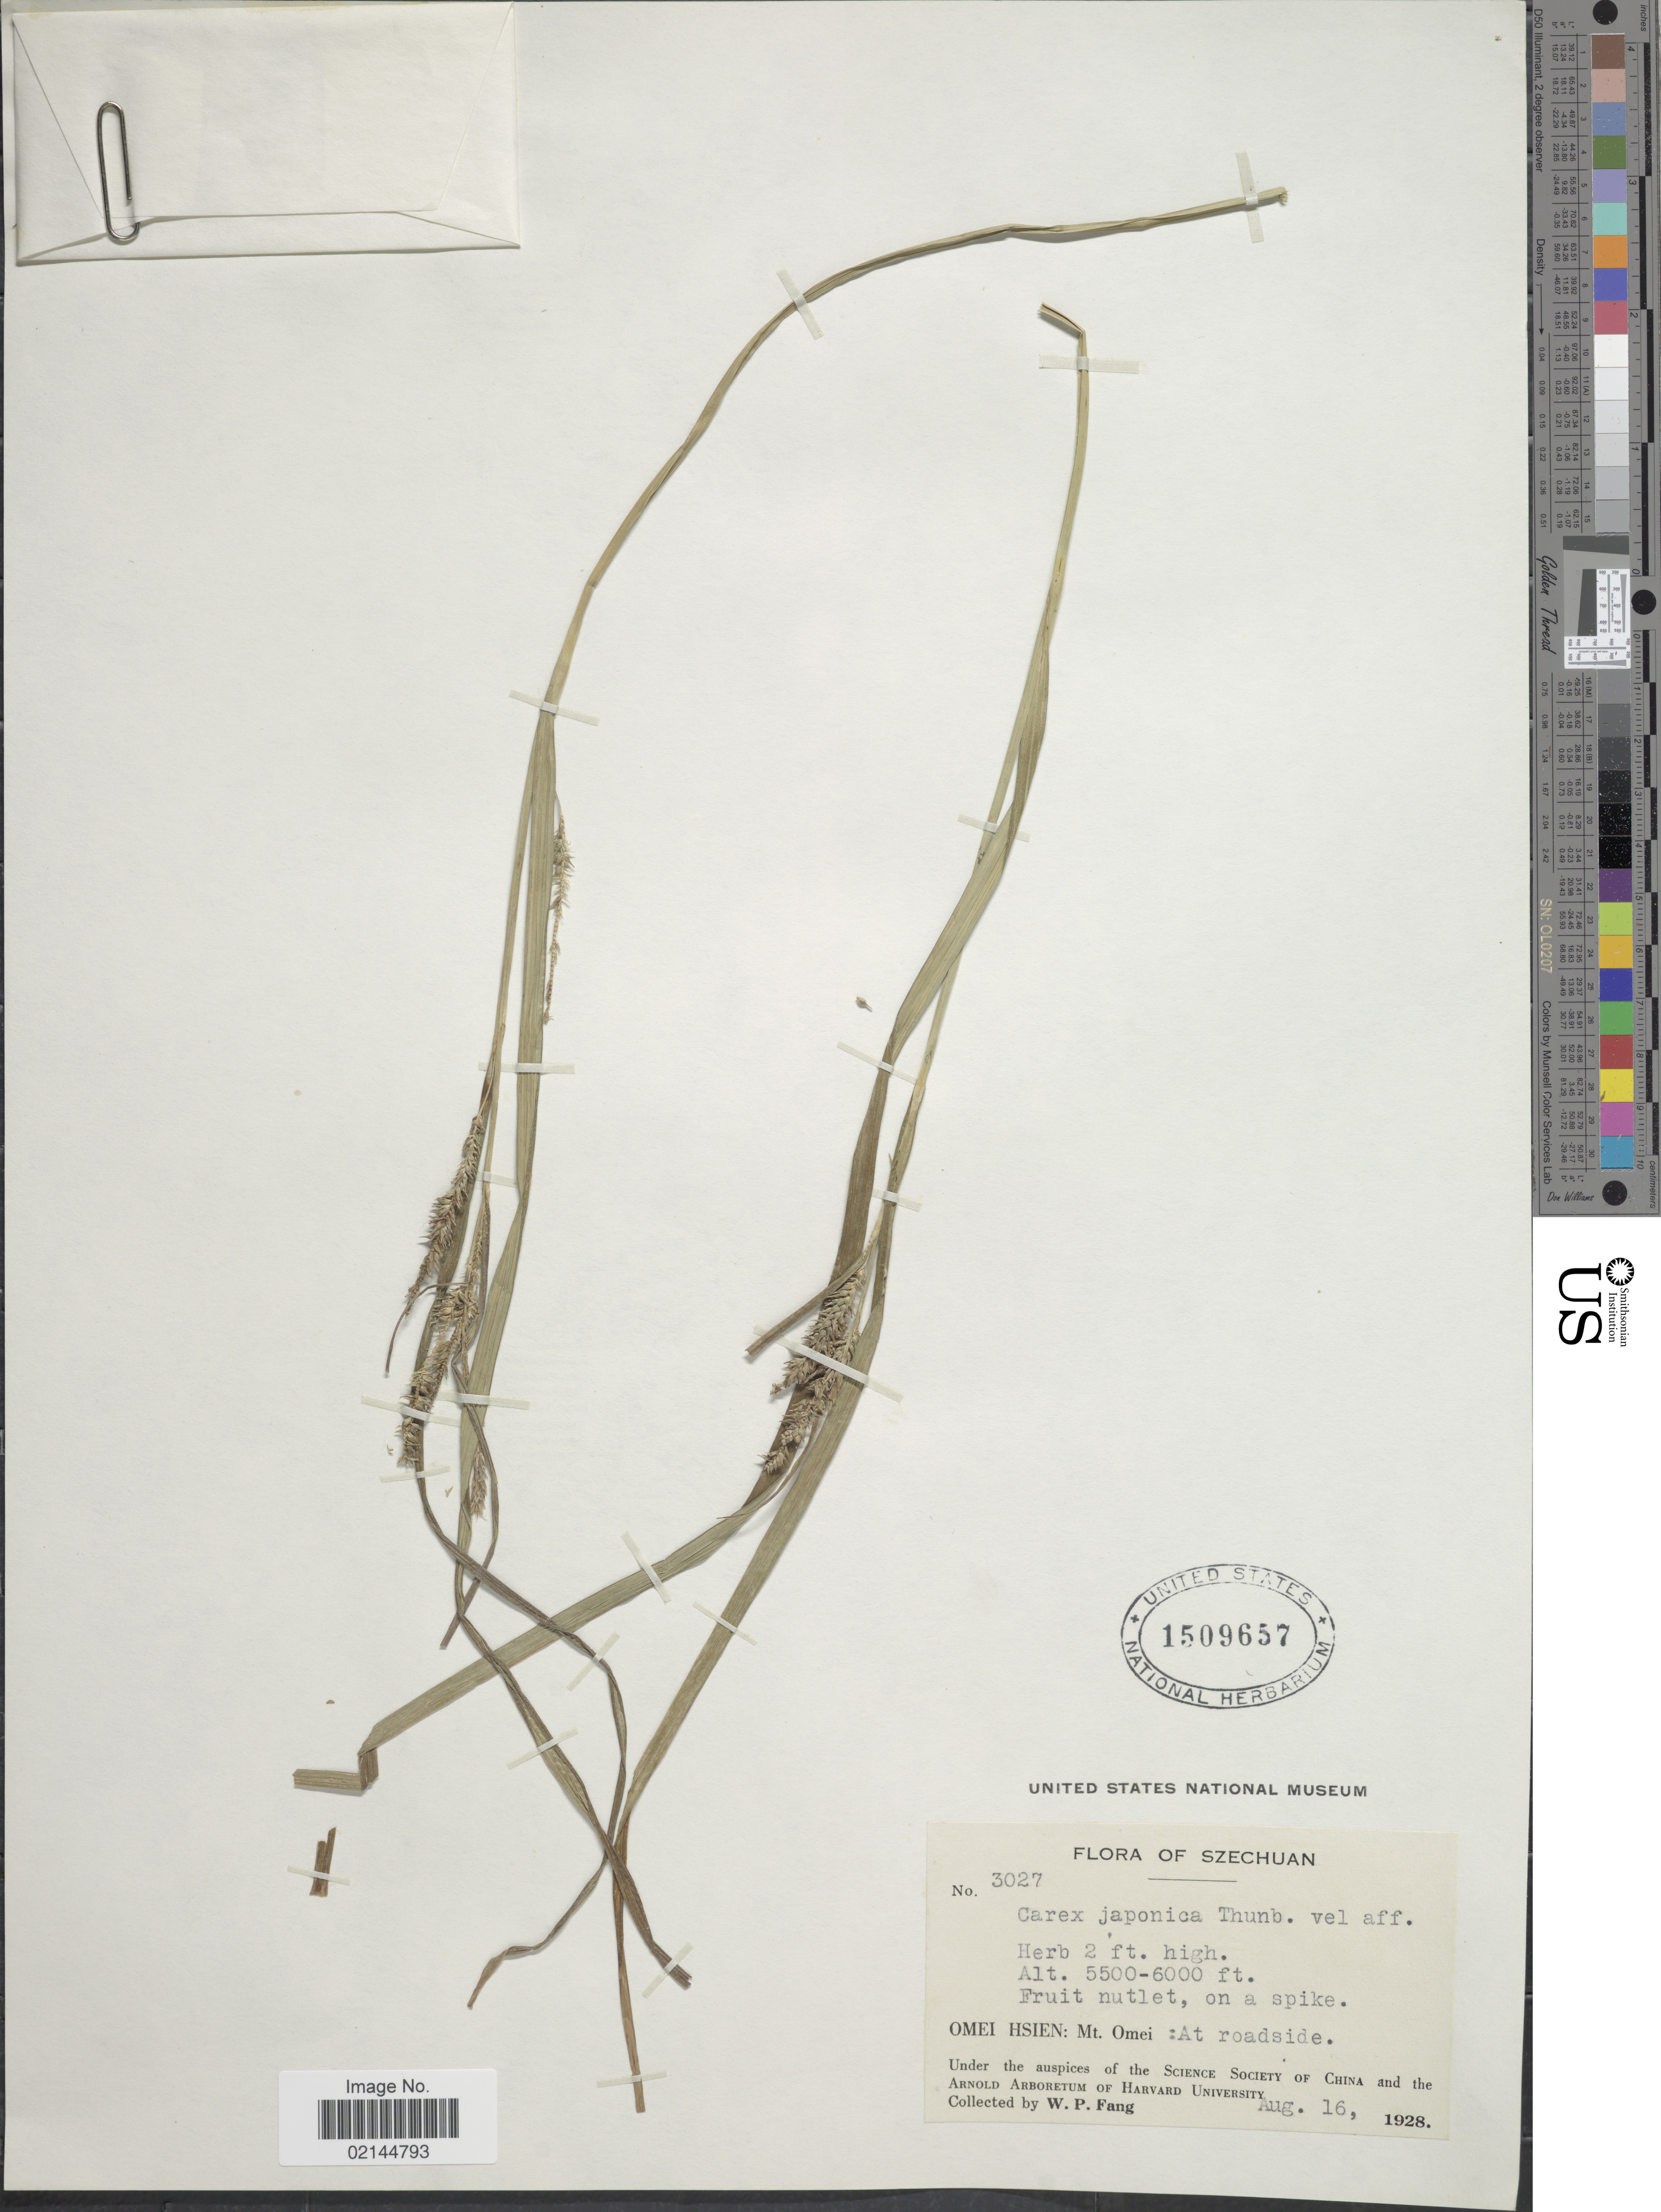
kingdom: Plantae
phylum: Tracheophyta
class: Liliopsida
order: Poales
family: Cyperaceae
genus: Carex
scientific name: Carex japonica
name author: Thunb.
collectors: W. P. Fang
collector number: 3027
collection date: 1928-08-16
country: China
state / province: Sichuan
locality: Szechuan. Omei Hsien: Mt. Omei: At roadside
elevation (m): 1676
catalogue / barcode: US 1509657